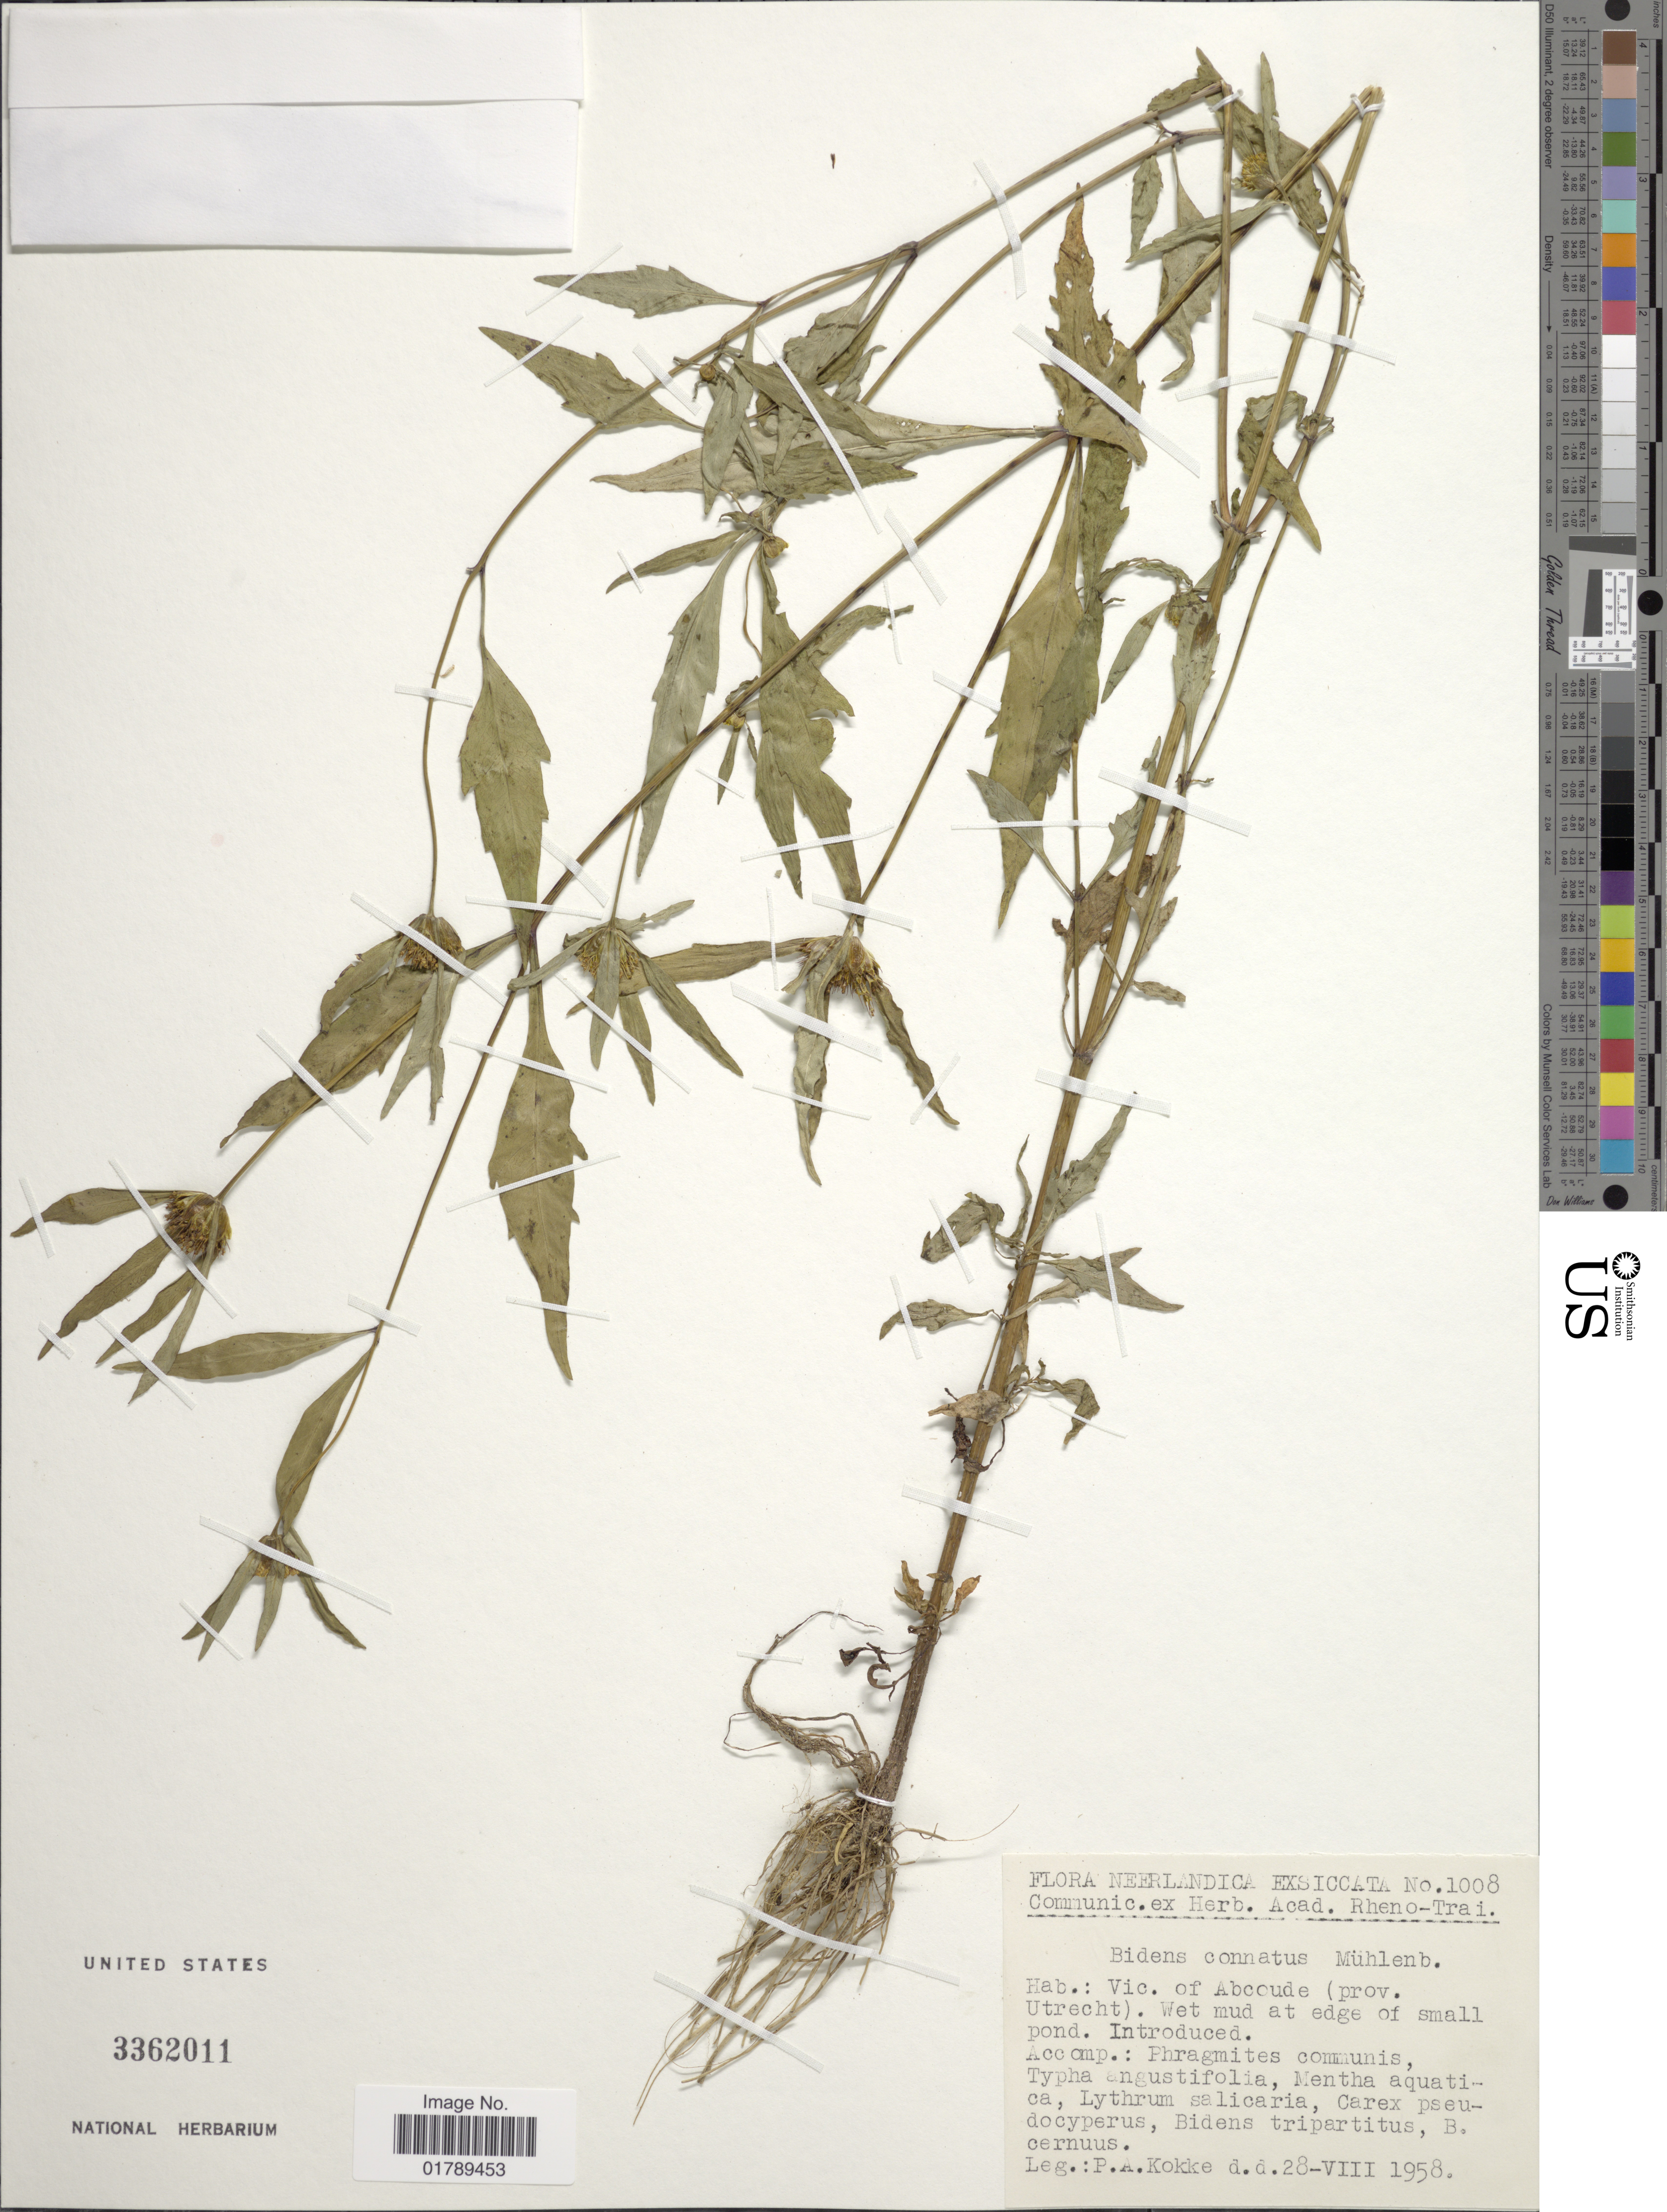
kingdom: Plantae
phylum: Tracheophyta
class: Magnoliopsida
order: Asterales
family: Asteraceae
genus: Bidens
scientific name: Bidens connata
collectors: P. Kokke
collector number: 1008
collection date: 1958-08-28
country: Netherlands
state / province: Utrecht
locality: Neerlandica Exsiccata. Vic. of Abcoude (prov. Utrecht)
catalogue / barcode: US 3362011